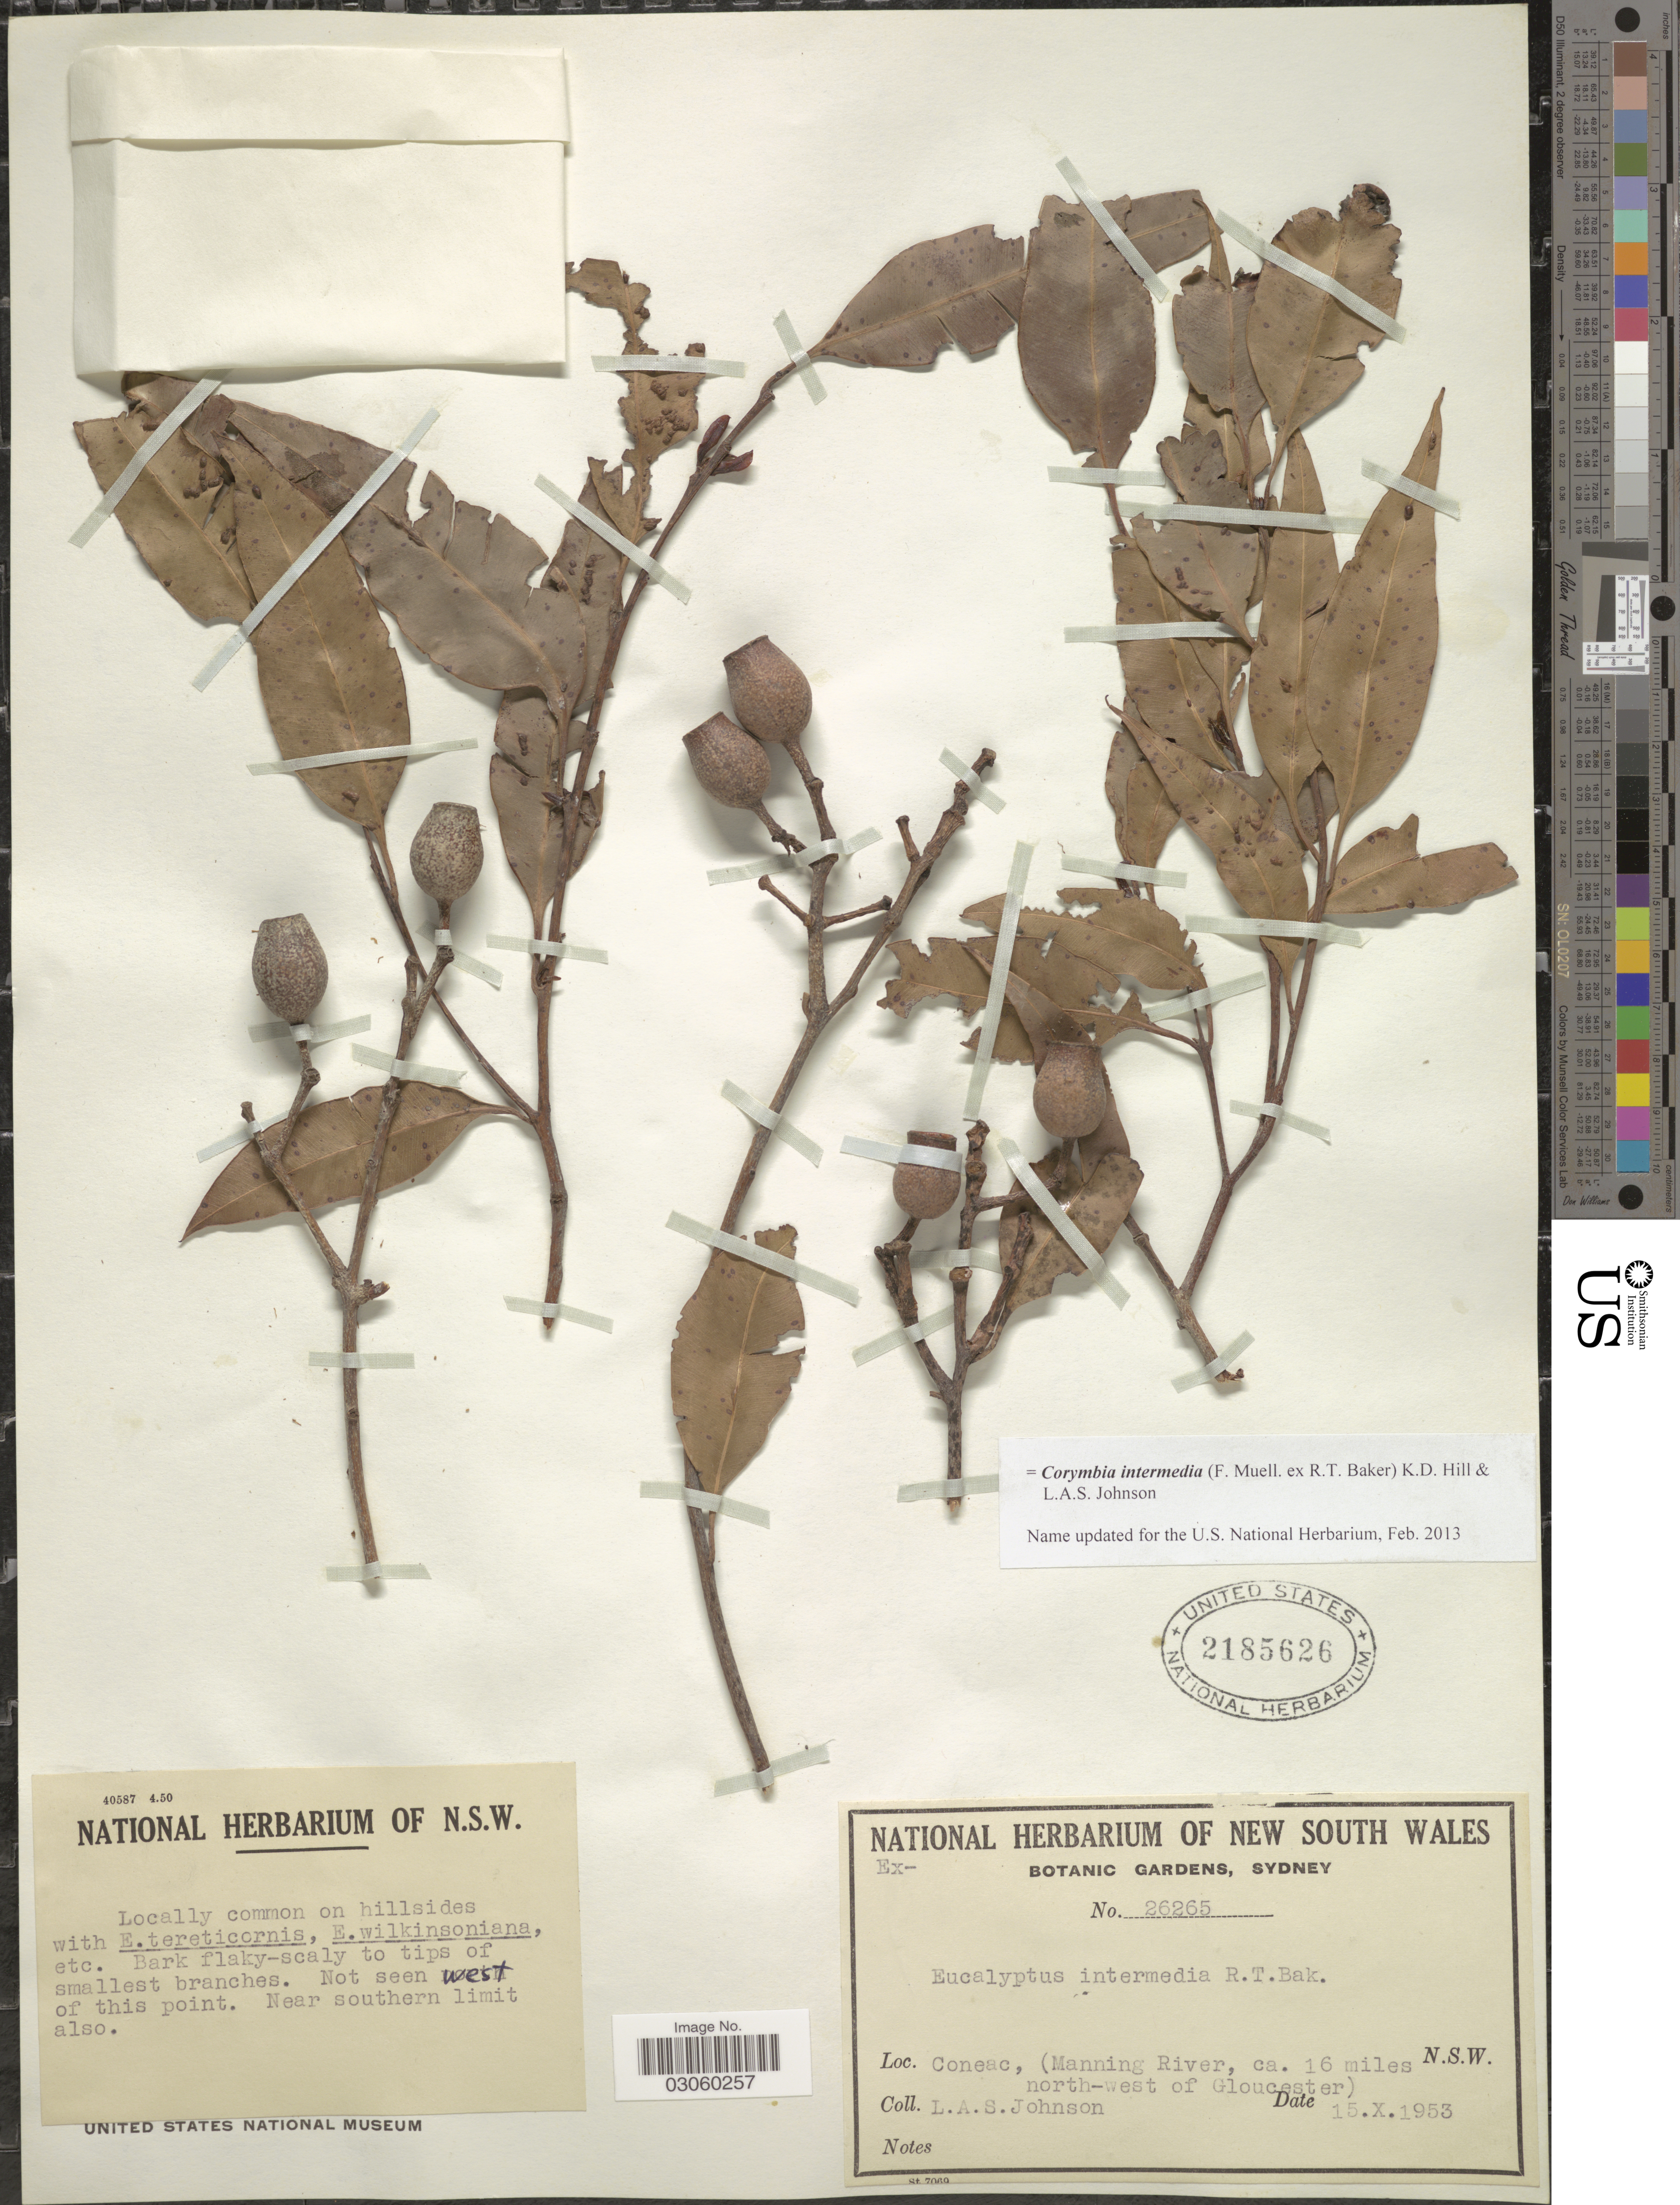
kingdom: Plantae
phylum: Tracheophyta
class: Magnoliopsida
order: Myrtales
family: Myrtaceae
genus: Corymbia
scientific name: Corymbia intermedia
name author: (F. Muell. ex R.T. Baker) K.D. Hill & L.A.S. Johnson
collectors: L. A. S. Johnson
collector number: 26265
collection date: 1953-10-15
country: Australia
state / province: New South Wales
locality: Coneac, (Manning River, ca. 16 miles north-west of Gloucaster) N.S.W.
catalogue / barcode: US 2185626